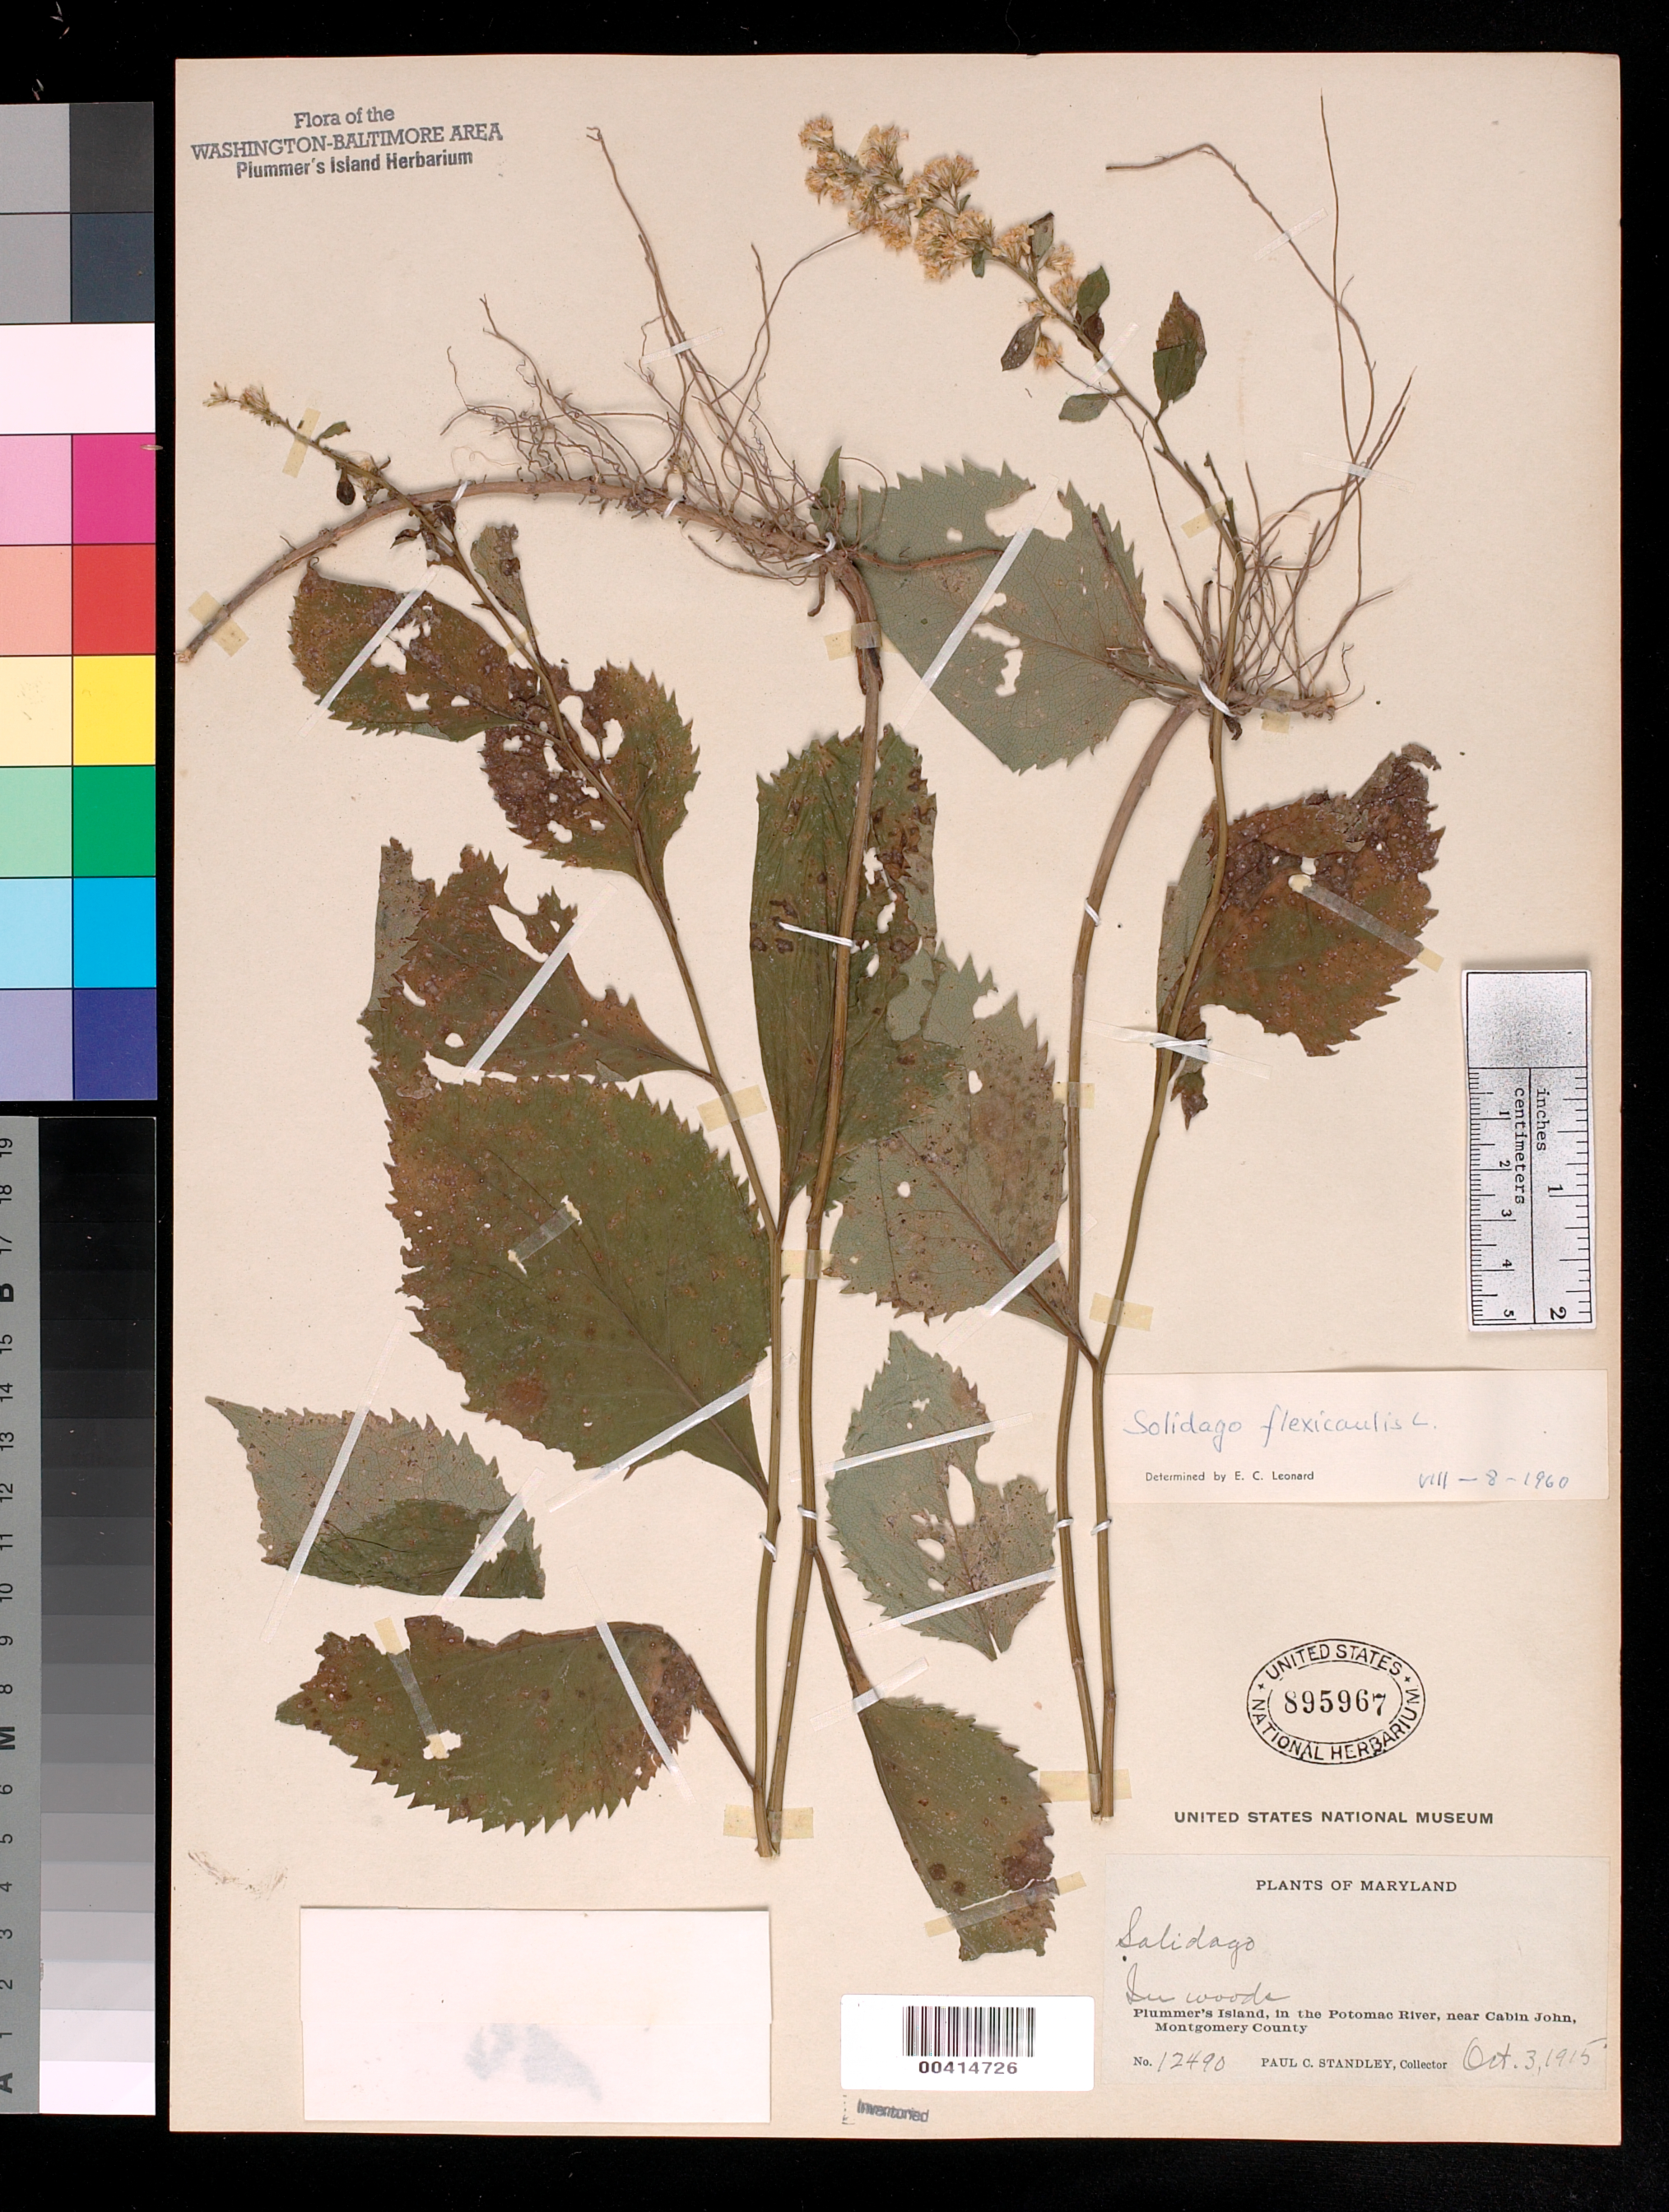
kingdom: Plantae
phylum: Tracheophyta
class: Magnoliopsida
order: Asterales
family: Asteraceae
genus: Solidago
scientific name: Solidago flexicaulis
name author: L.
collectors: P. C. Standley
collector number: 12490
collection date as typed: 03 Oct 1915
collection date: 1915-10-03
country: United States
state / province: Maryland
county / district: Montgomery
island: Plummers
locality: Plummer's Island C. & O. Canal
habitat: In woods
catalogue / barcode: US 895967